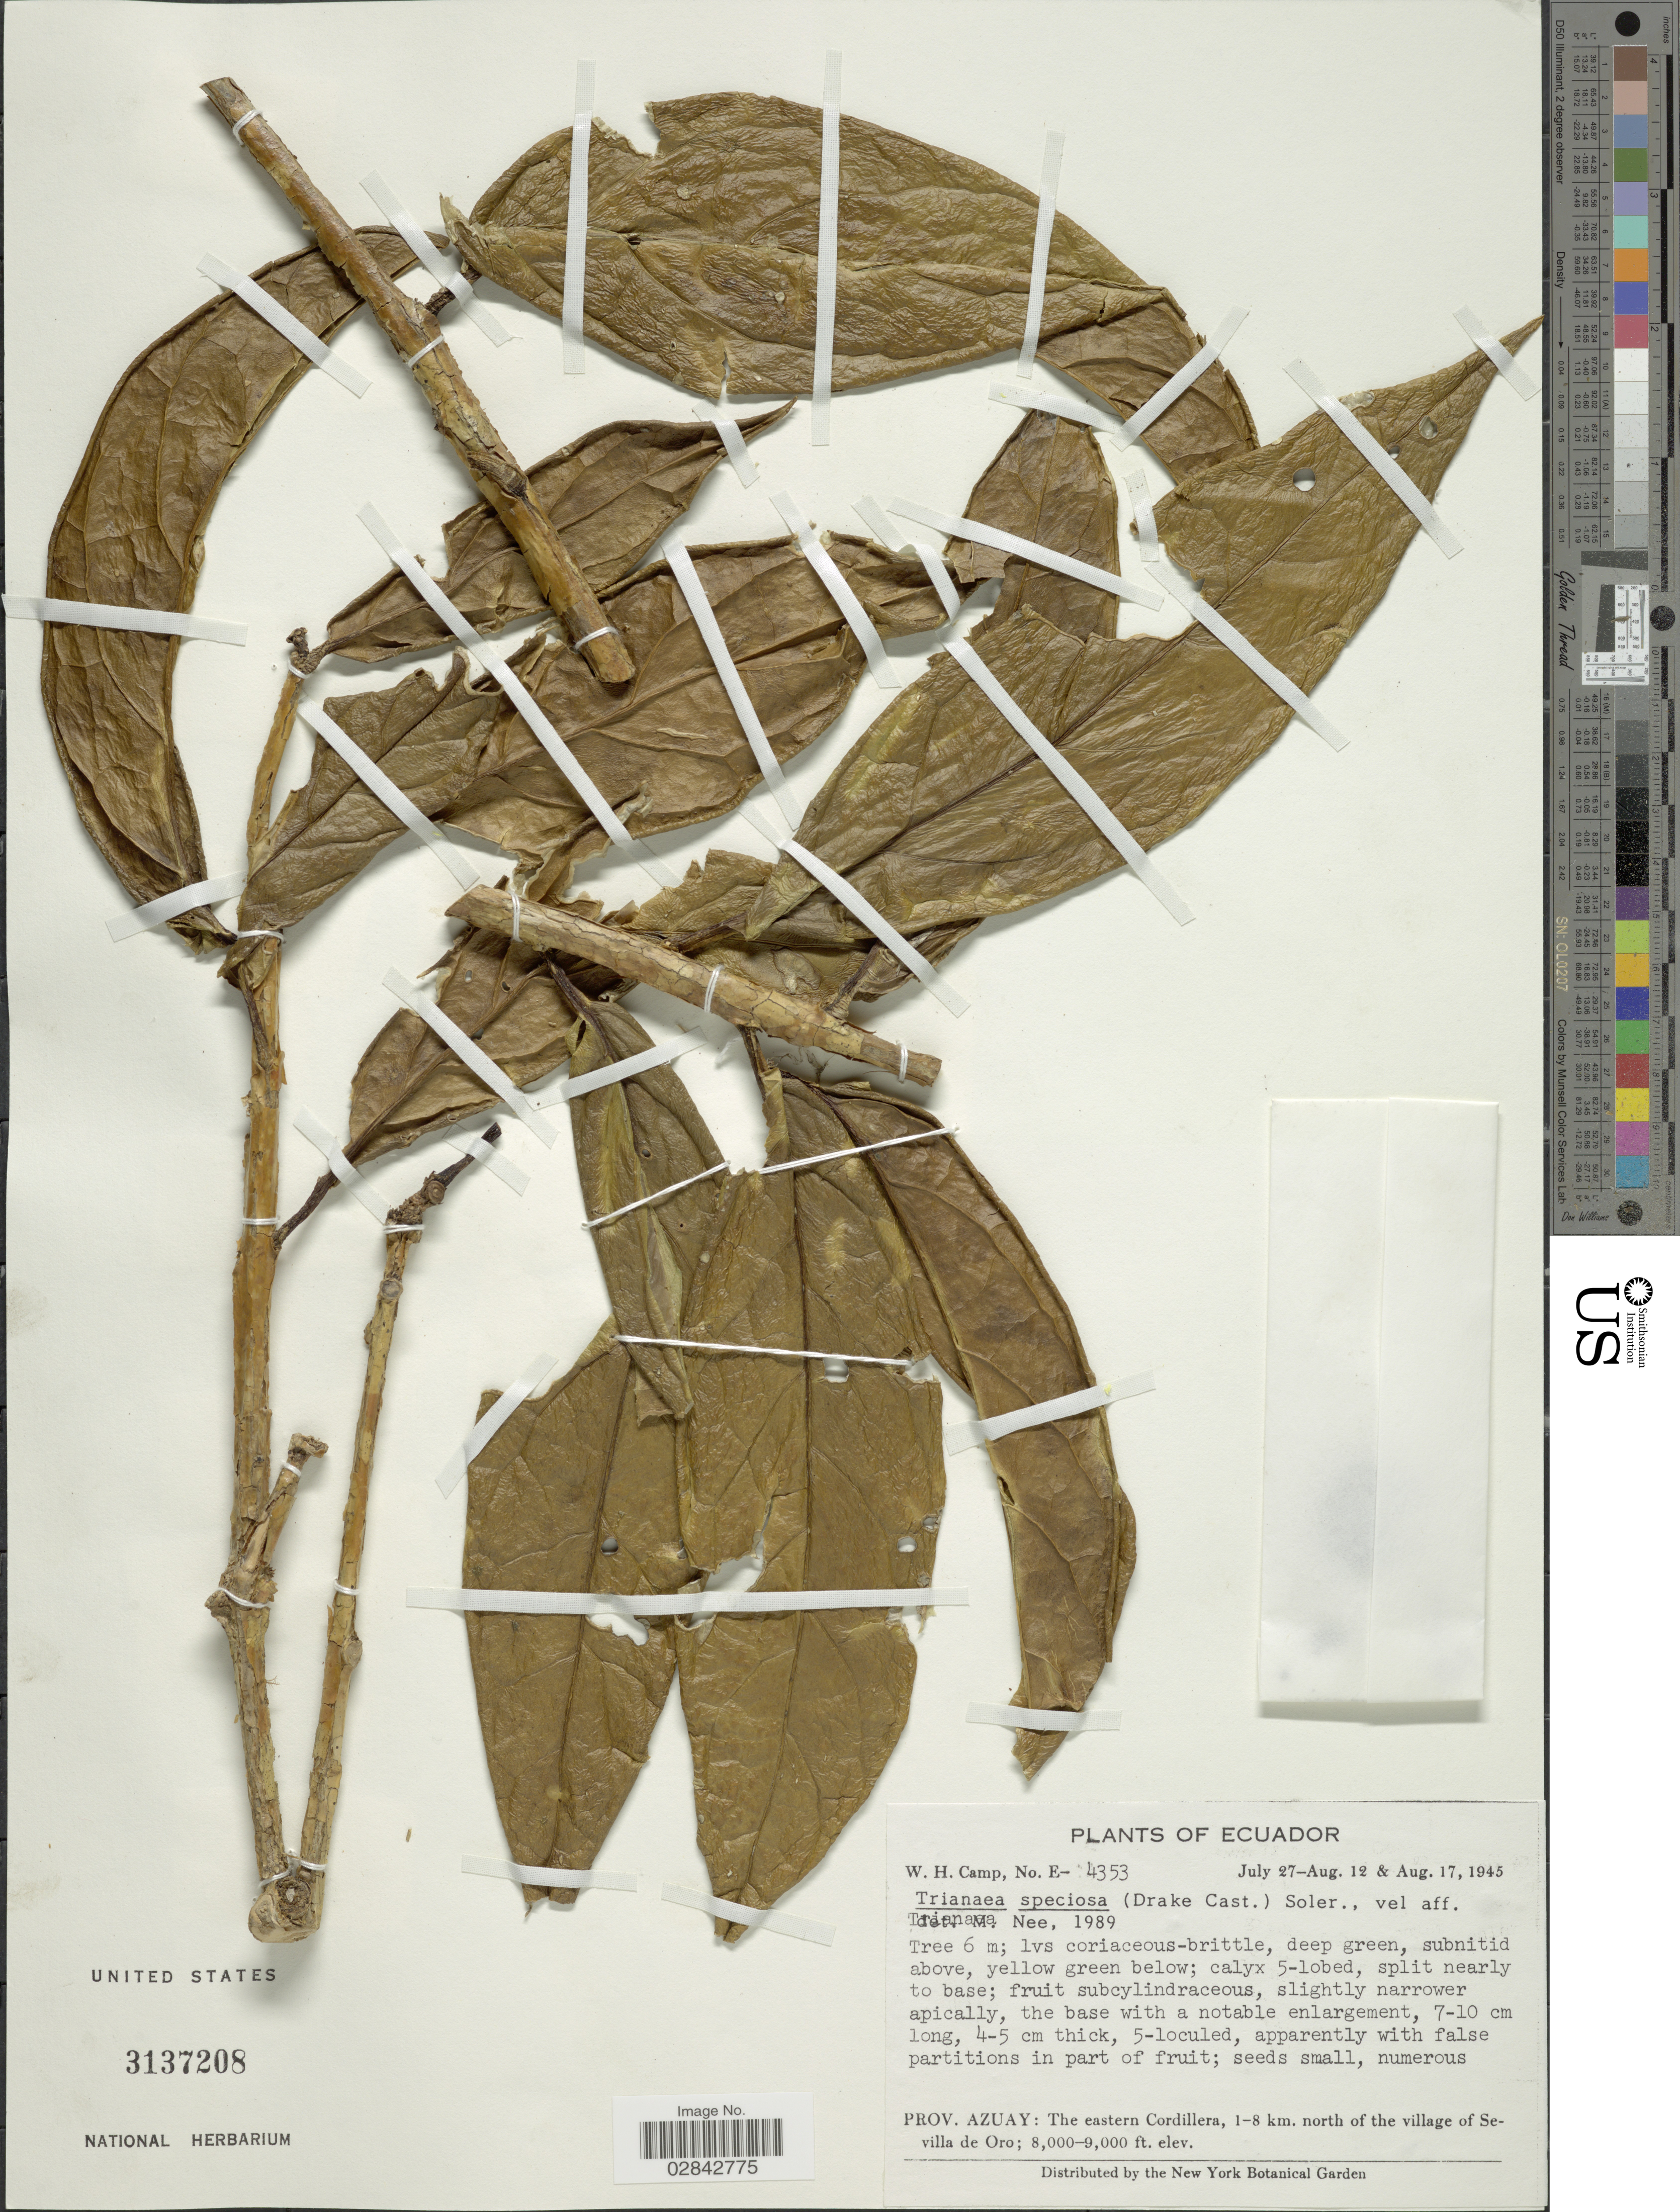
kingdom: Plantae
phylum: Tracheophyta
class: Magnoliopsida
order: Solanales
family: Solanaceae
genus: Trianaea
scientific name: Trianaea speciosa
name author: (Drake) Soler.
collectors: W. H. Camp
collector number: E-4353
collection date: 1945-07-27/1945-08-17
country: Ecuador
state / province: Azuay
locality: The eastern Cordillera, 1-8 km. north of the village of Sevilla de Oro.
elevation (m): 2438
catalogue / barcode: US 3137208